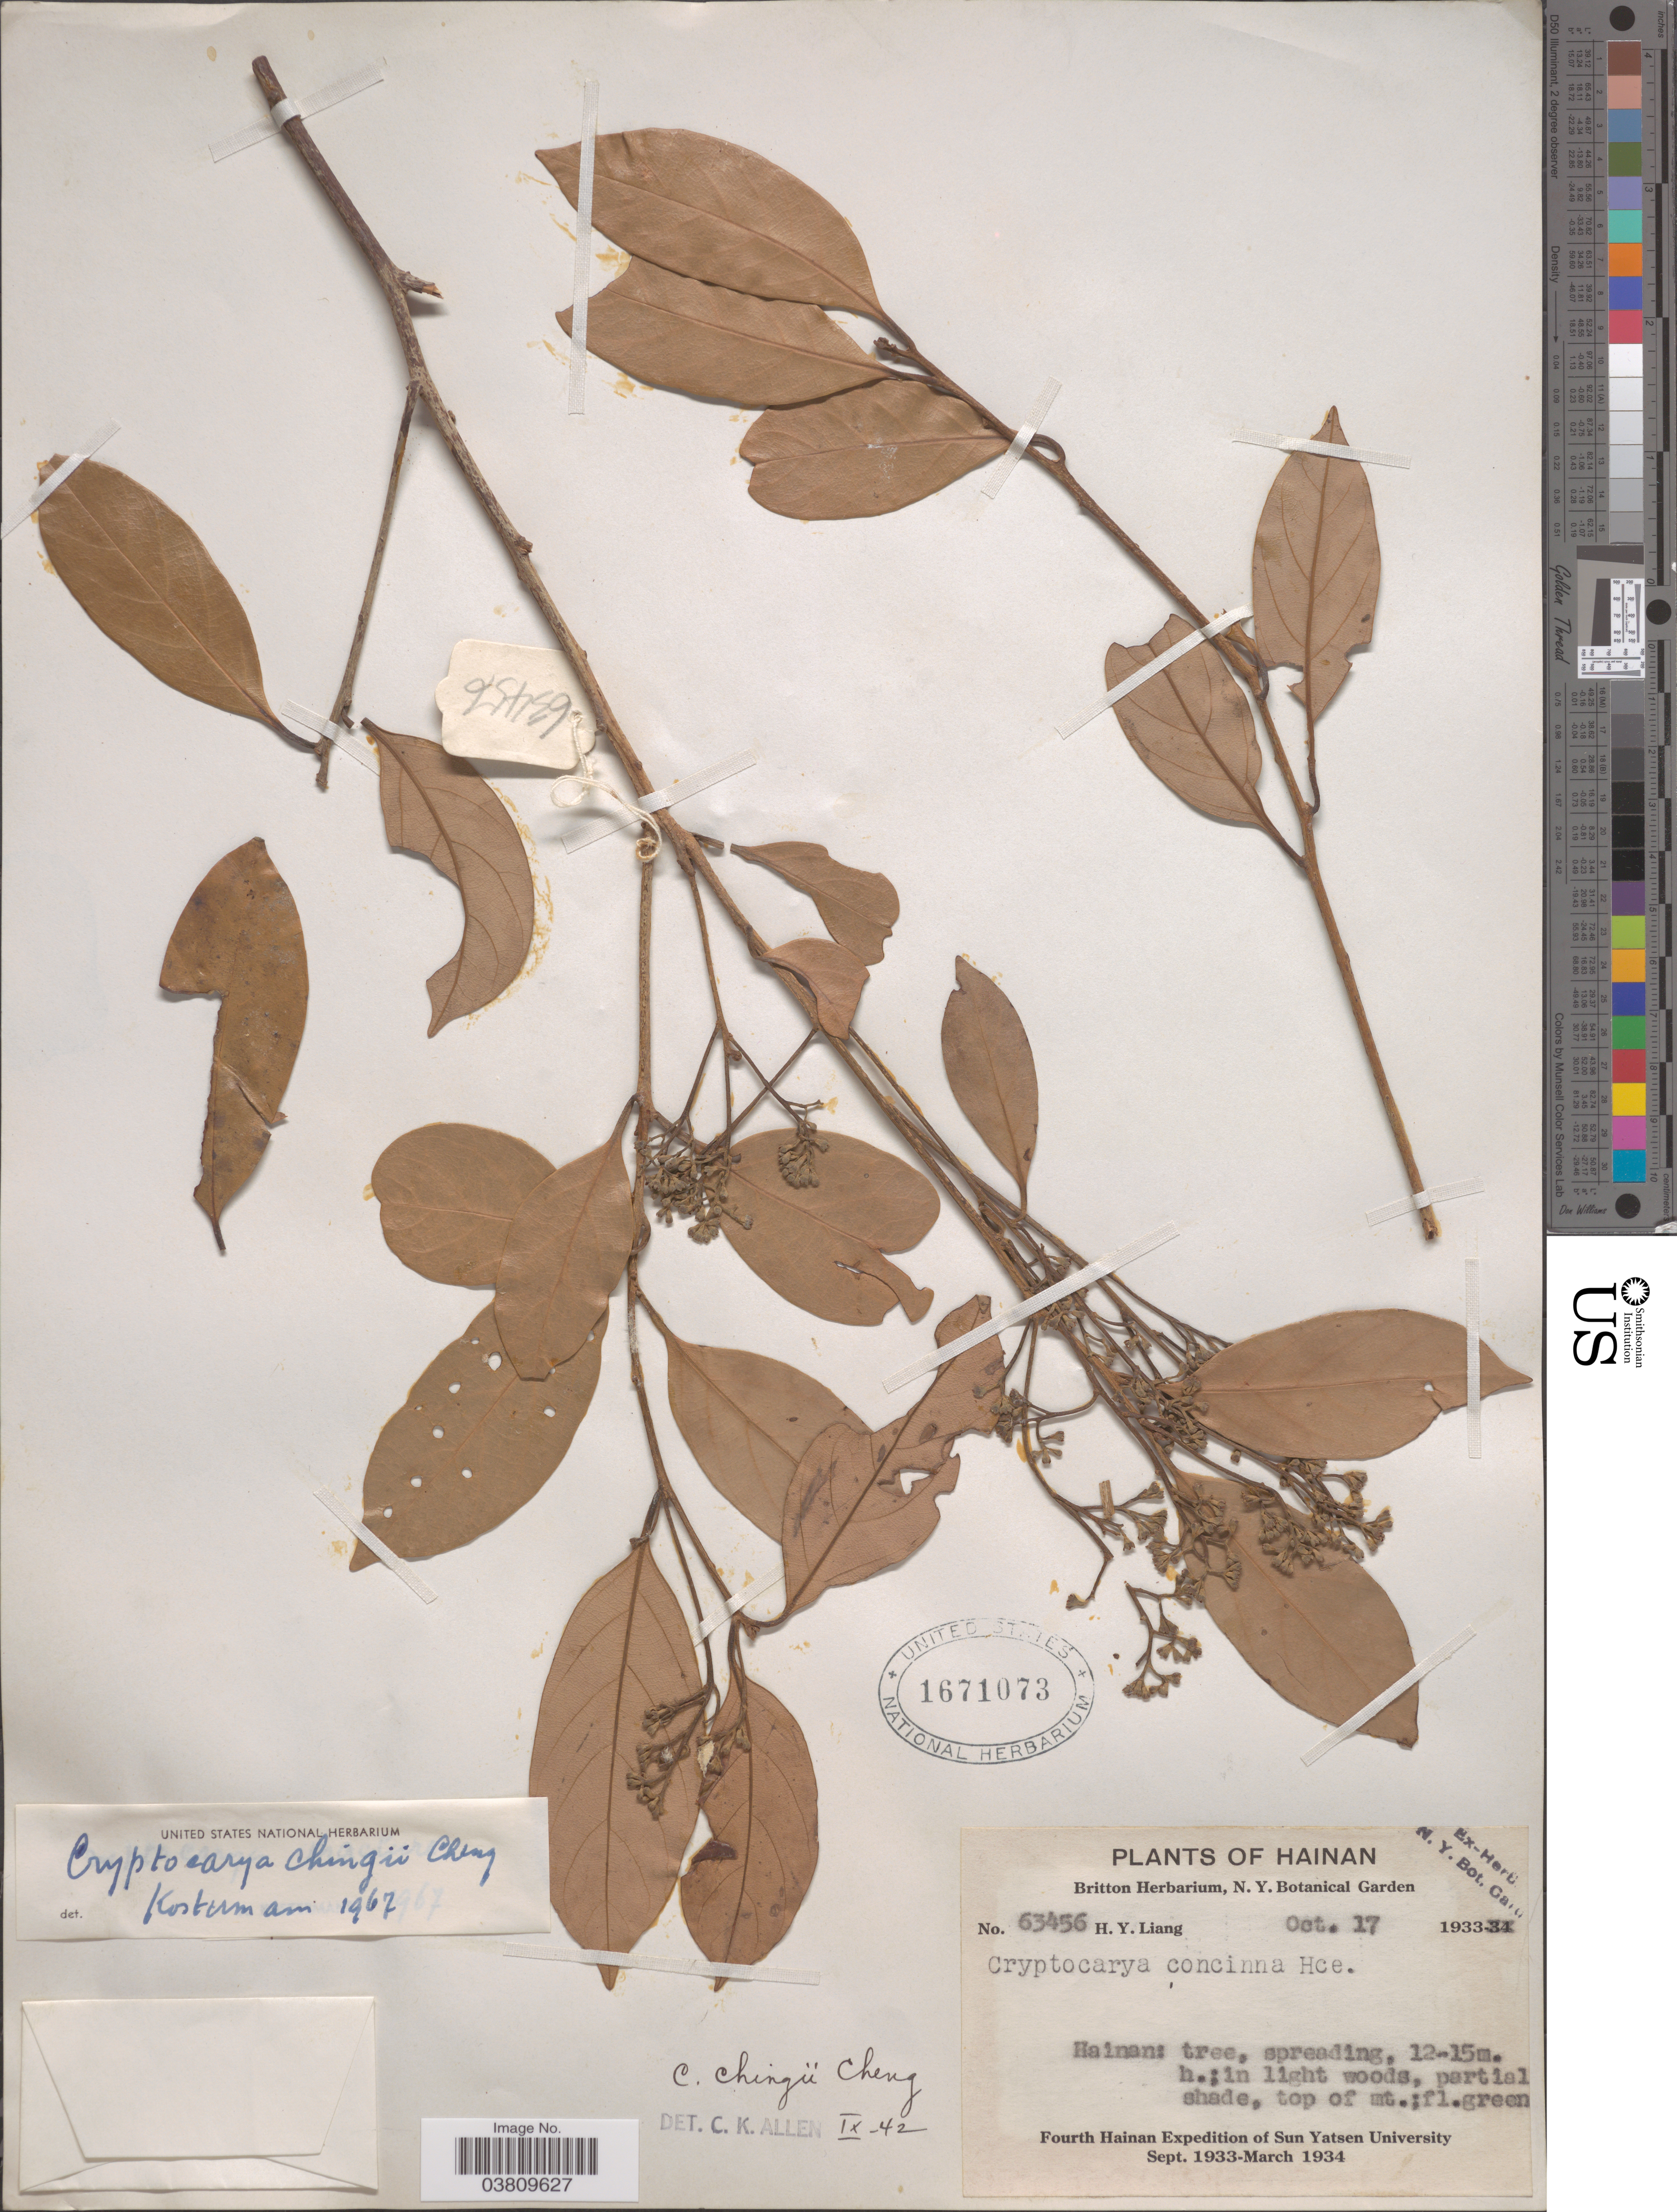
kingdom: Plantae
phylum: Tracheophyta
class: Magnoliopsida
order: Laurales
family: Lauraceae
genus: Cryptocarya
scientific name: Cryptocarya chingii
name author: W.C. Cheng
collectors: H. Y. Liang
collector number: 63456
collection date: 1933-10-17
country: China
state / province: Hainan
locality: Top of mt.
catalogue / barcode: US 1671073